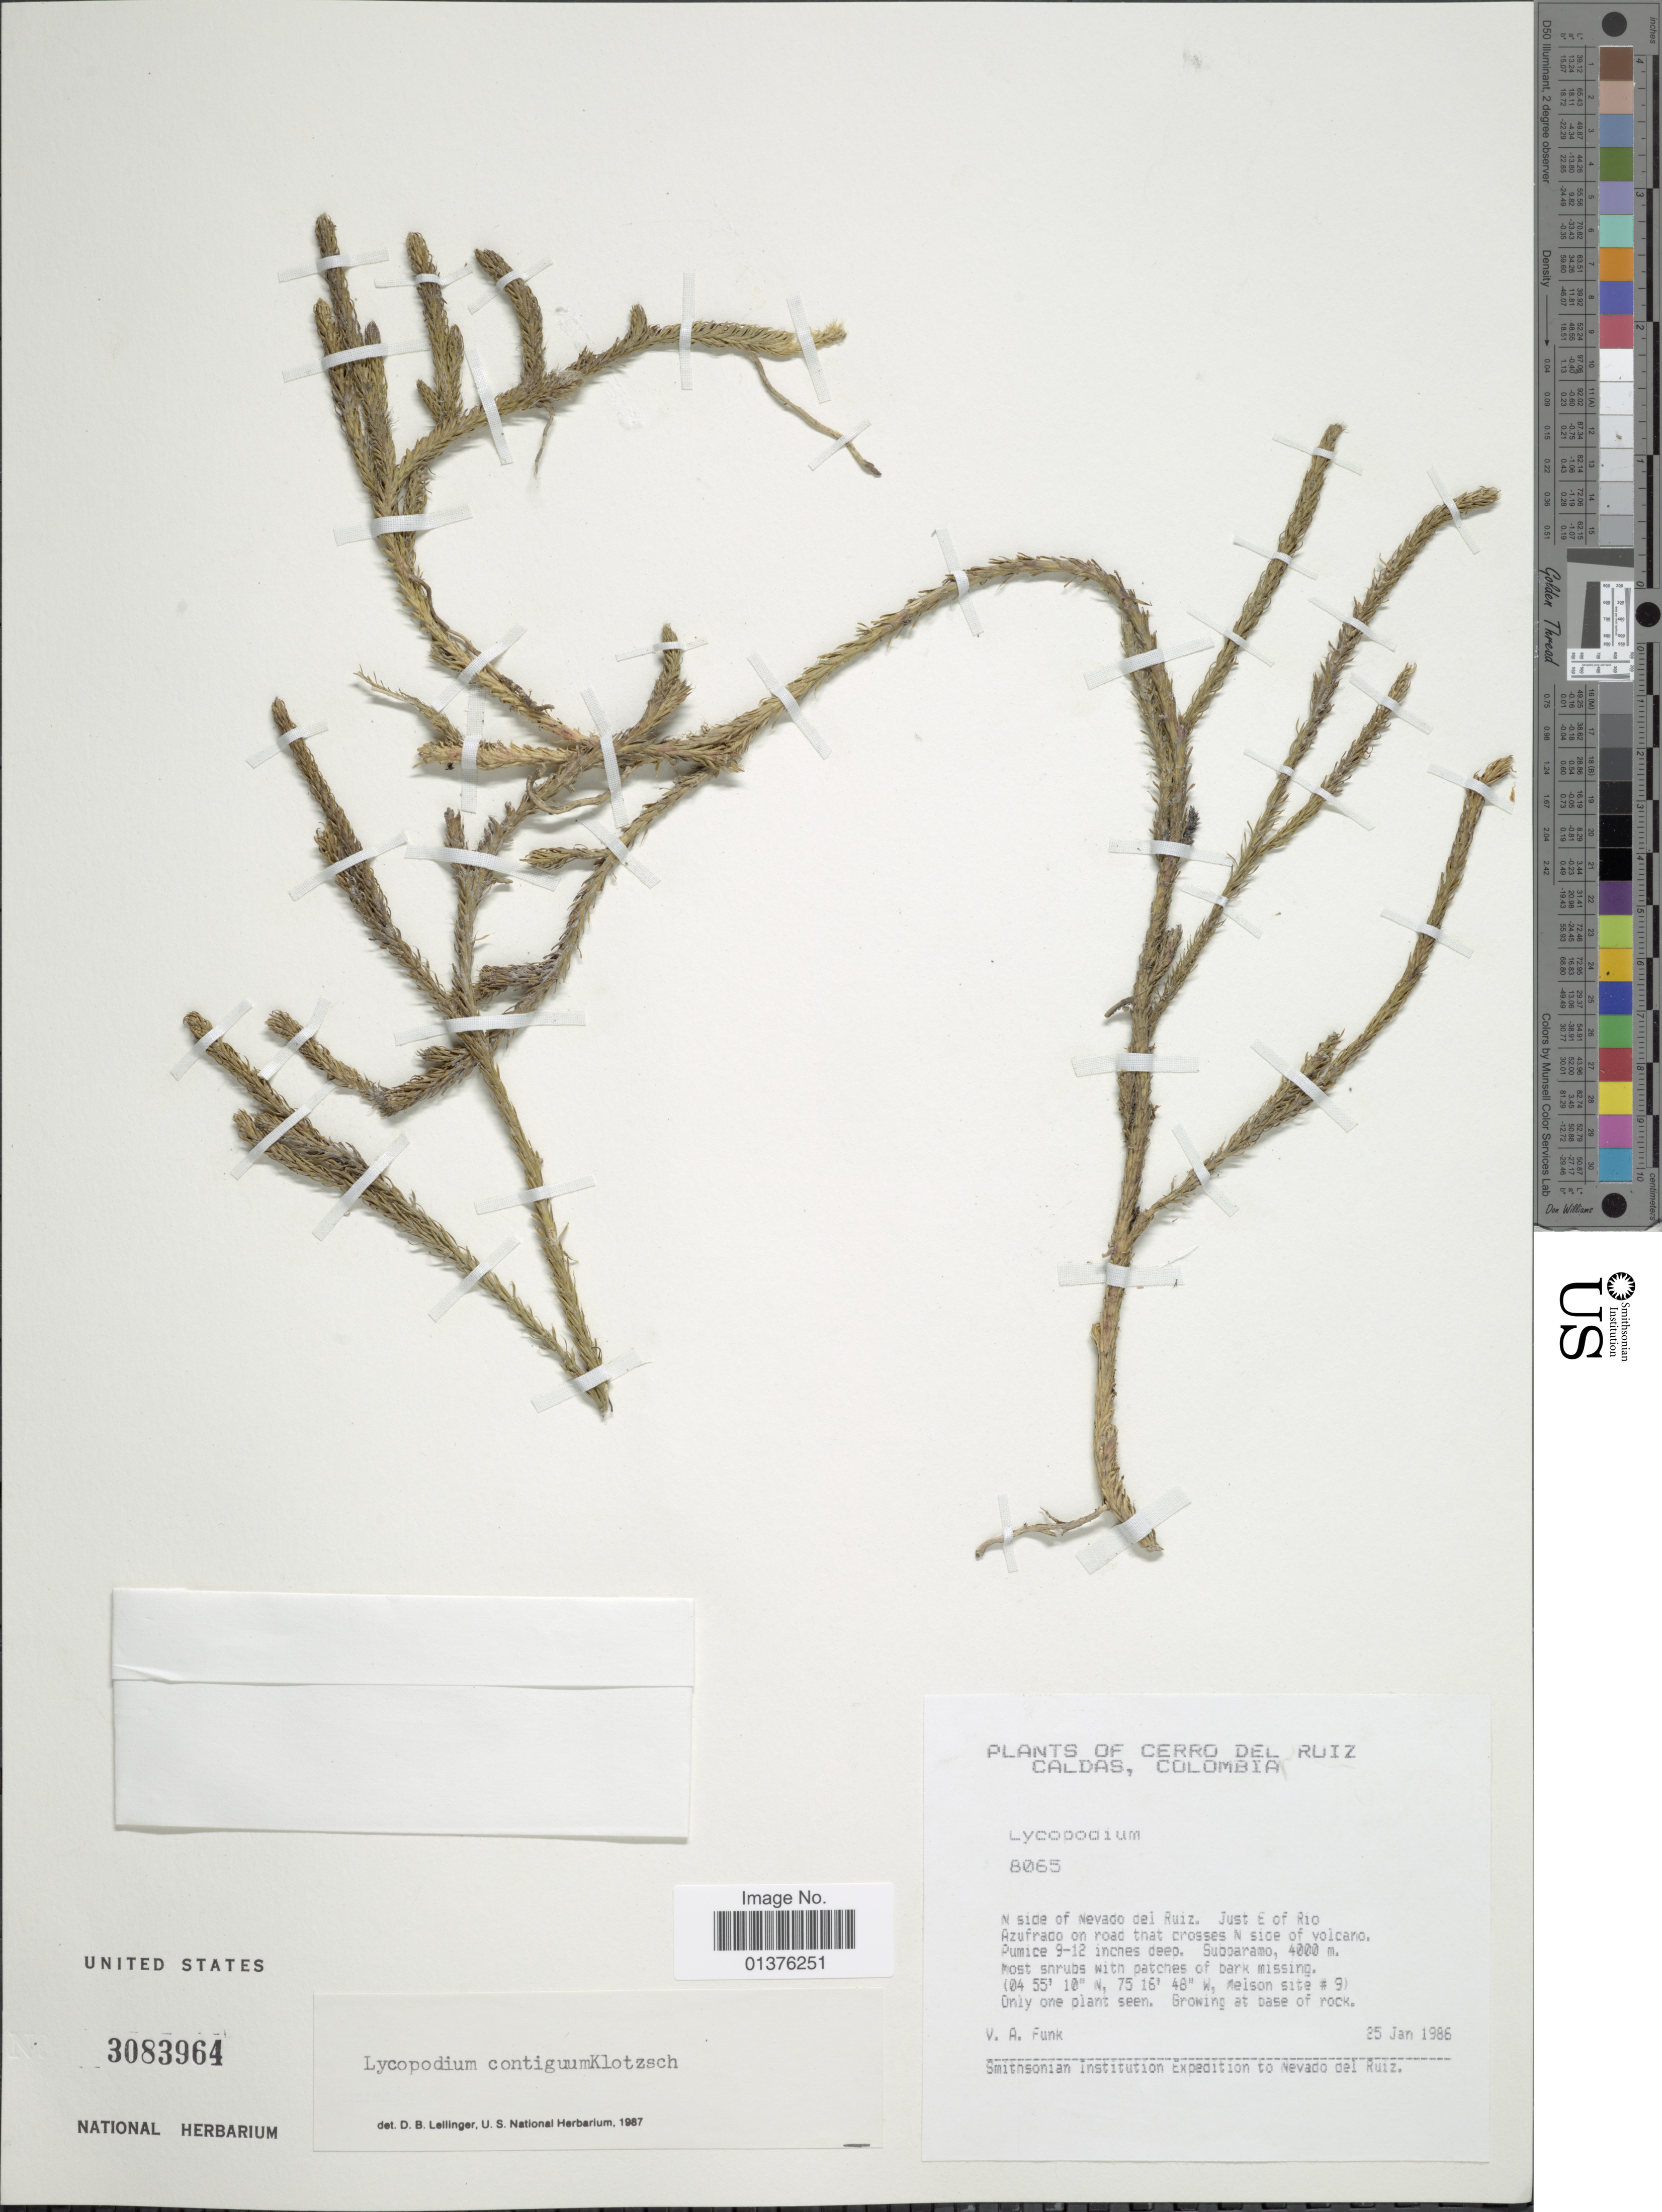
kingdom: Plantae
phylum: Tracheophyta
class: Lycopodiopsida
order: Lycopodiales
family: Lycopodiaceae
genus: Lycopodium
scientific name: Lycopodium clavatum subsp. contiguum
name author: (Klotzsch) B. Øllg.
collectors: V. Funk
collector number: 8065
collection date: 1986-01-25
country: Colombia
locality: Cerro del Ruiz Caldas, N side of Nevado del Ruiz, just E of Rio Azufraco on road that crosses N side of volcano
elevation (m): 4000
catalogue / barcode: US 3083964